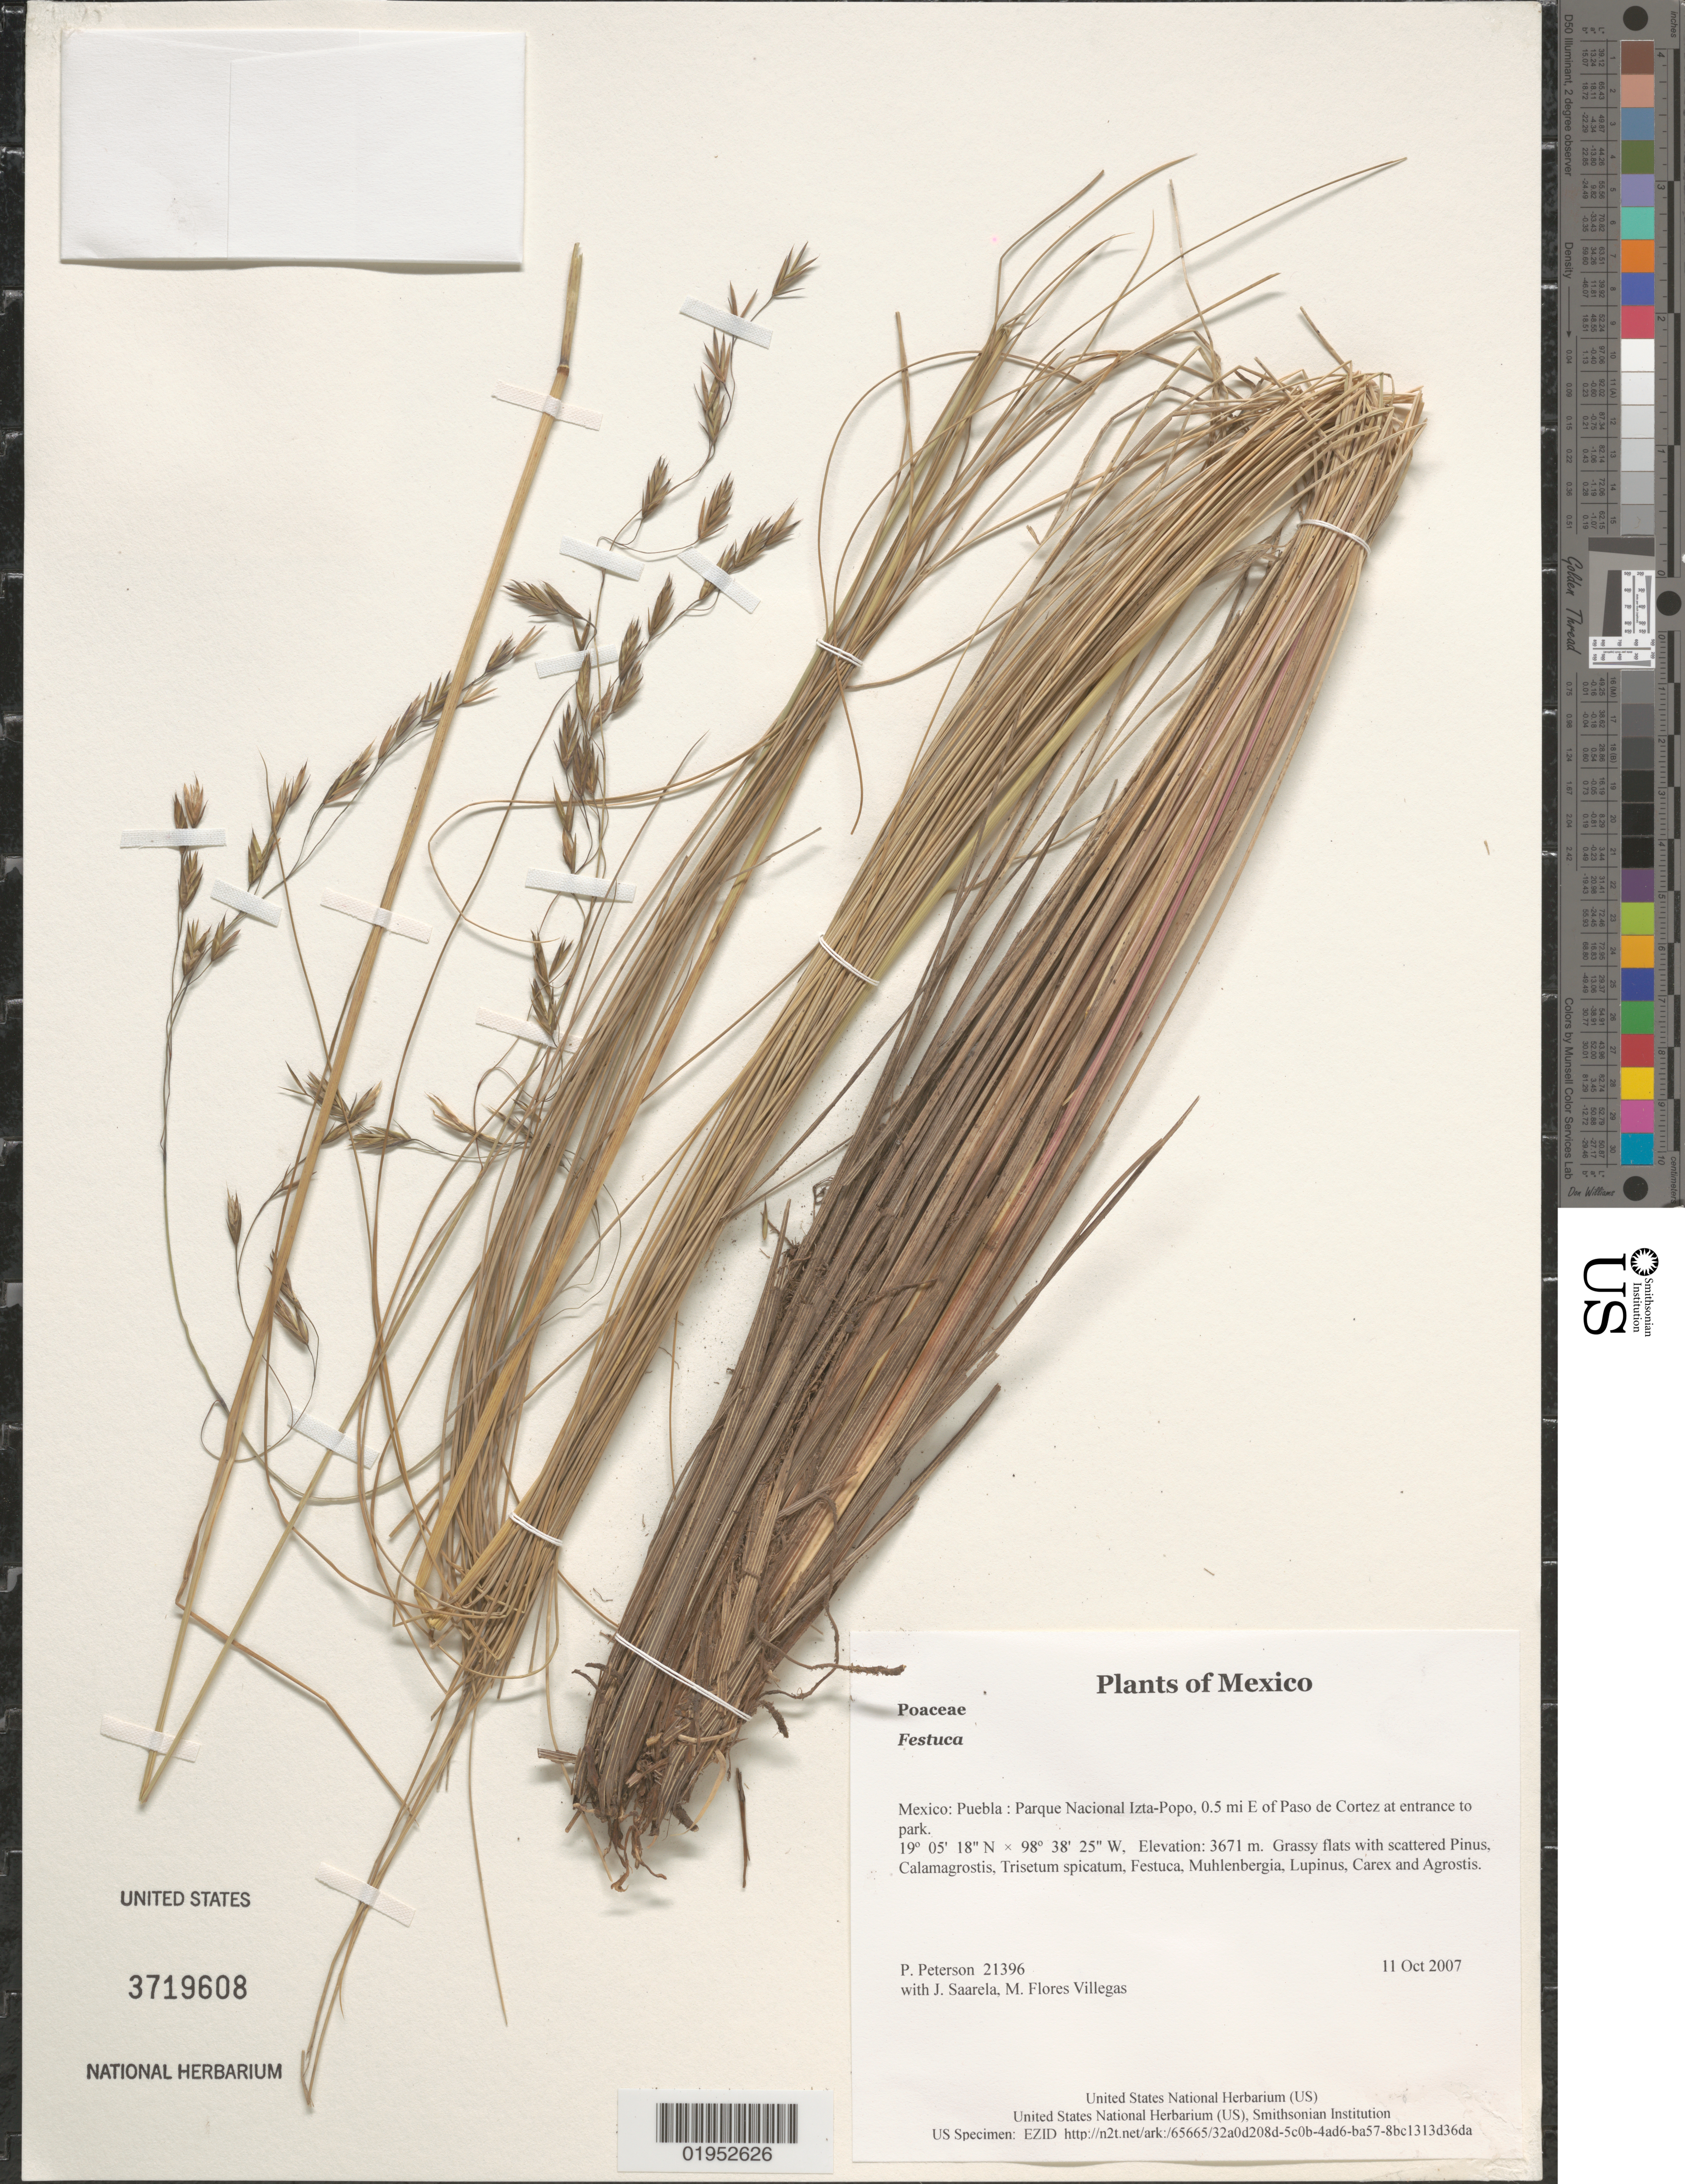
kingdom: Plantae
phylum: Tracheophyta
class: Liliopsida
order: Poales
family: Poaceae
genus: Festuca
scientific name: Festuca sp.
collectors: P. M. Peterson, J. Saarela & M. Flores Villegas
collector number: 21396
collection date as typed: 11 Oct 2007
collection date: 2007-10-11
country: Mexico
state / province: Puebla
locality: Parque Nacional Izta-Popo, 0.5 mi E of Paso de Cortez at entrance to park.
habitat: Grassy flats with scattered Pinus, Calamagrostis, Trisetum spicatum, Festuca, Muhlenbergia, Lupinus, Carex and Agrostis.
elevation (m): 3671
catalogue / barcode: US 3719608